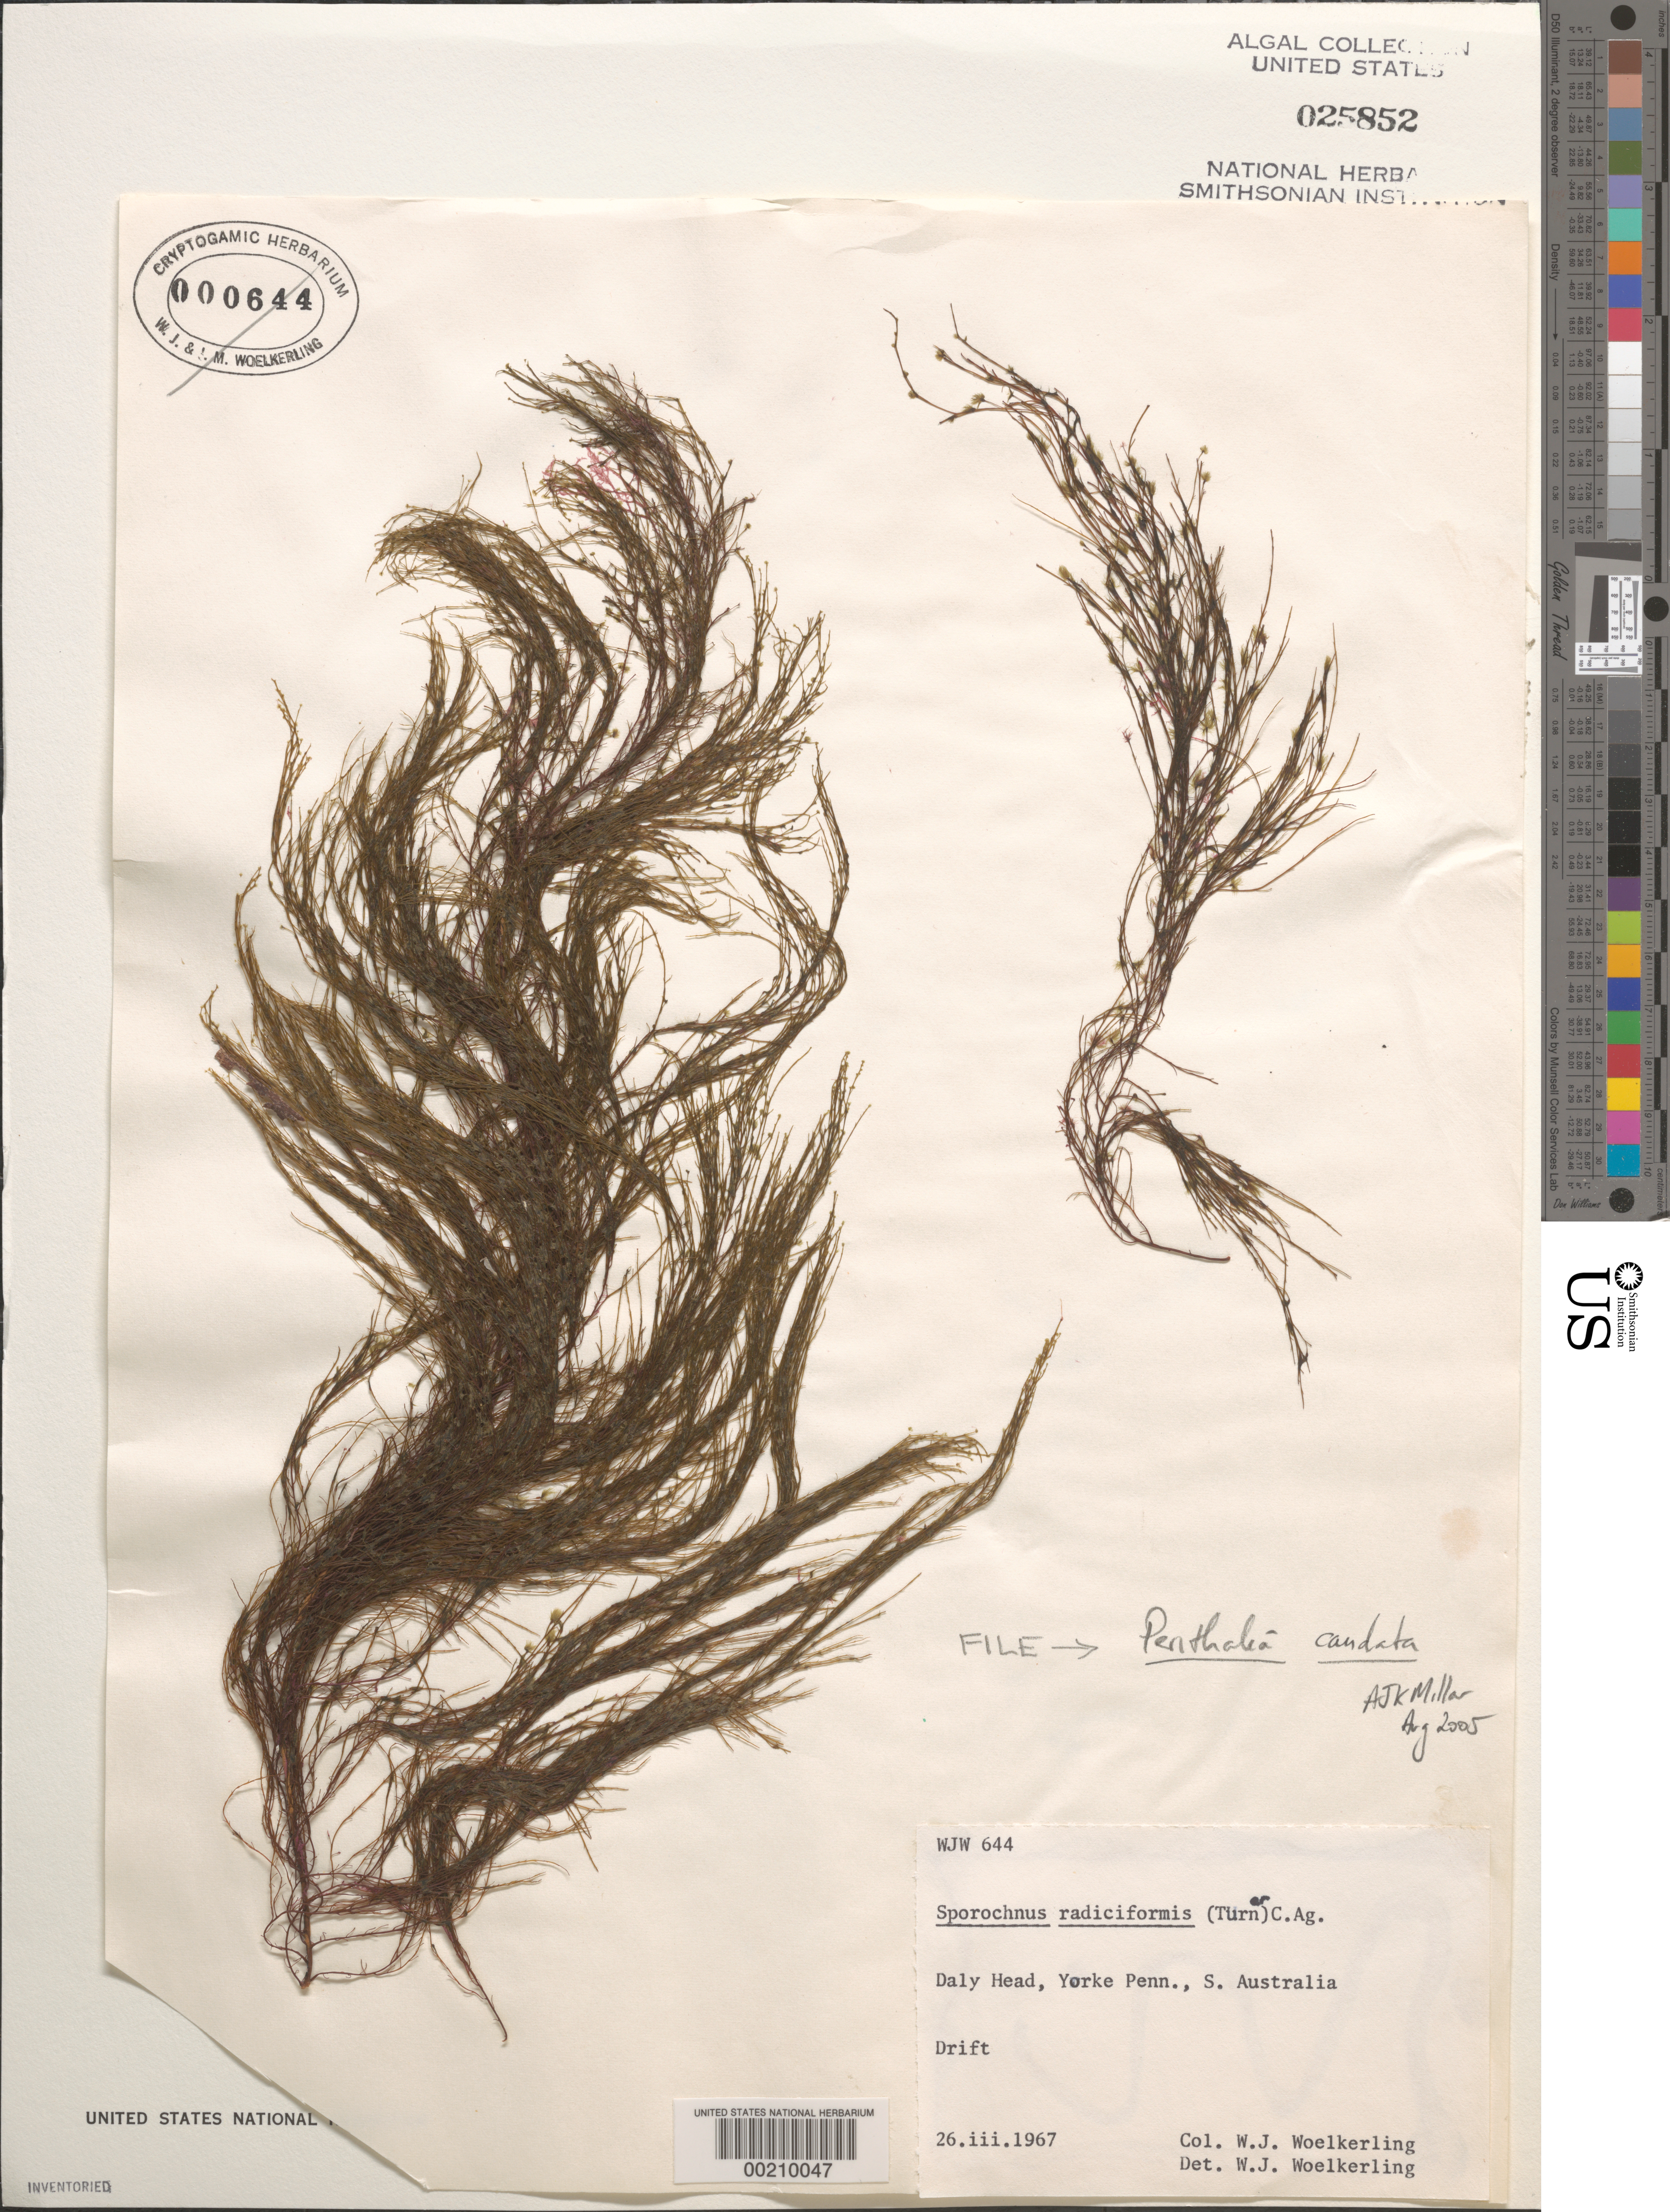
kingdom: Chromista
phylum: Ochrophyta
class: Phaeophyceae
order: Sporochnales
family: Sporochnaceae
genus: Perithalia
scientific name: Perithalia caudata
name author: (Labillardière) Womersley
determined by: Millar, A. J. K.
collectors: W. Woelkerling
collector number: WJW 644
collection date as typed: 26 Mar 1967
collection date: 1967-03-26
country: Australia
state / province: South Australia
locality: Daly Head, Yorke Peninsula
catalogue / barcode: US 25852